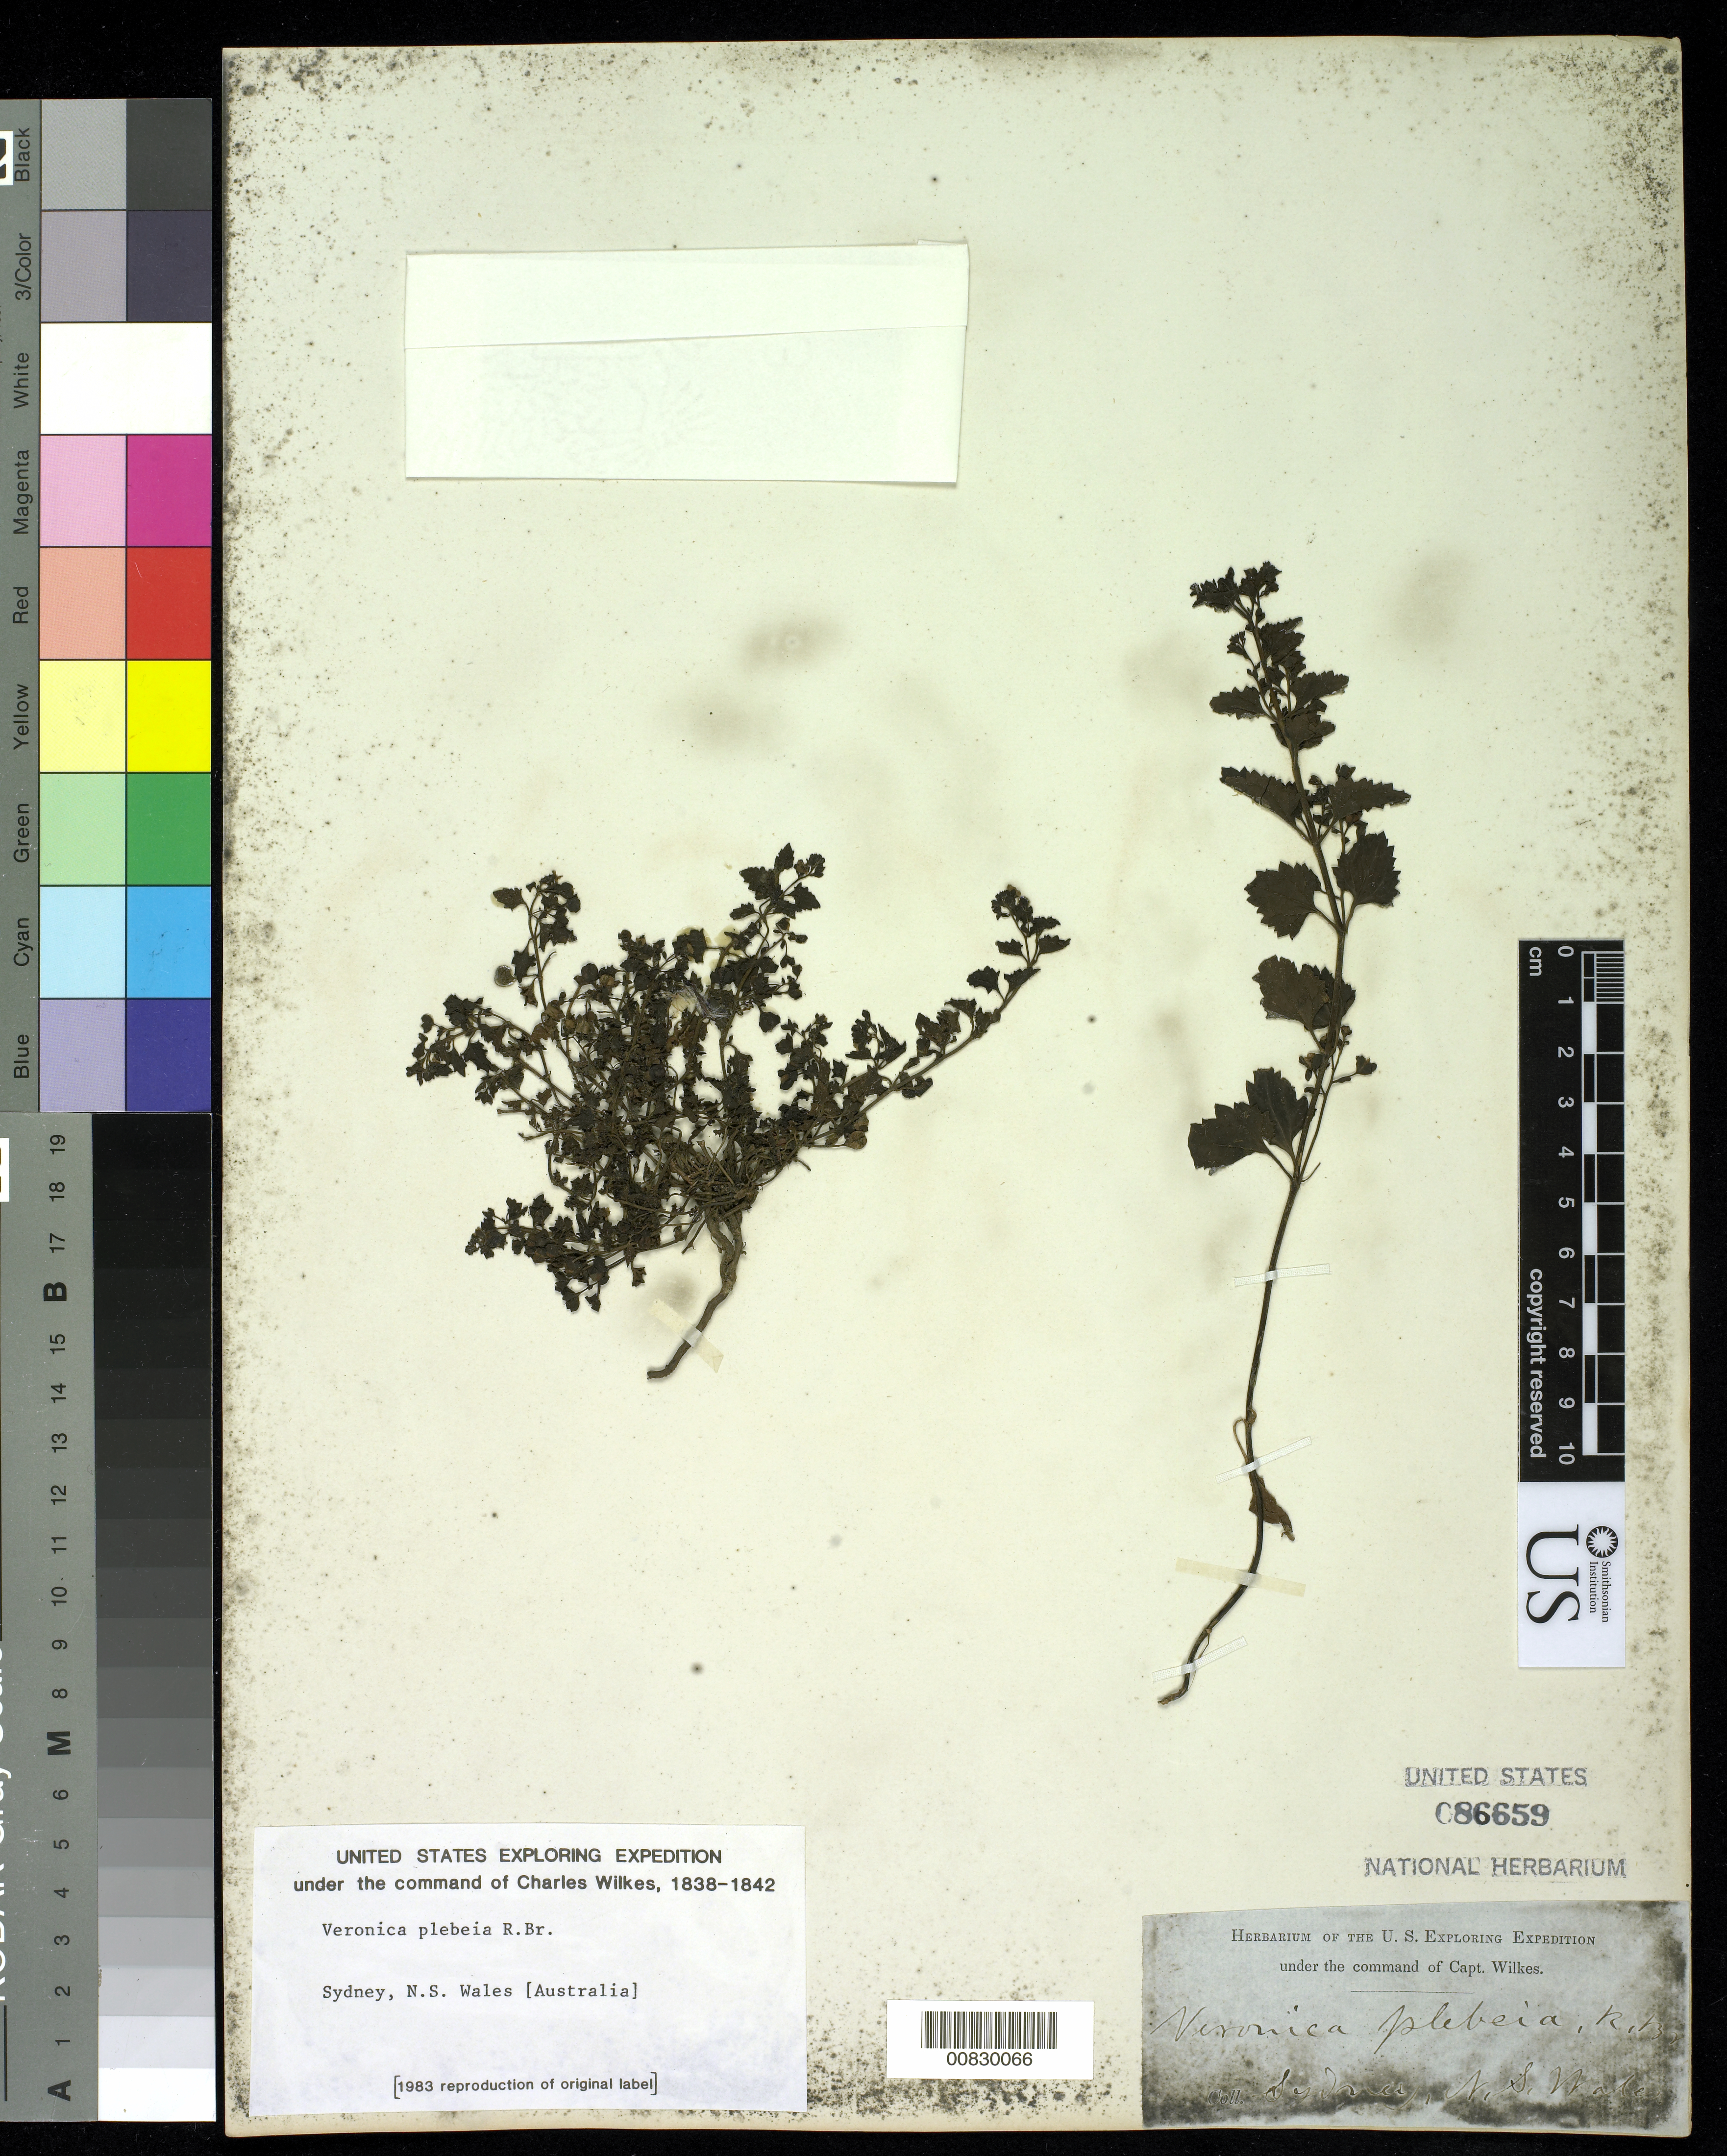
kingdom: Plantae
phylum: Tracheophyta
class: Magnoliopsida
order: Lamiales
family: Plantaginaceae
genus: Veronica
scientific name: Veronica plebeia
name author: R. Br.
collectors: Wilkes Explor. Exped.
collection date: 1838/1842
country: Australia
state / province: New South Wales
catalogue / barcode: US 86659